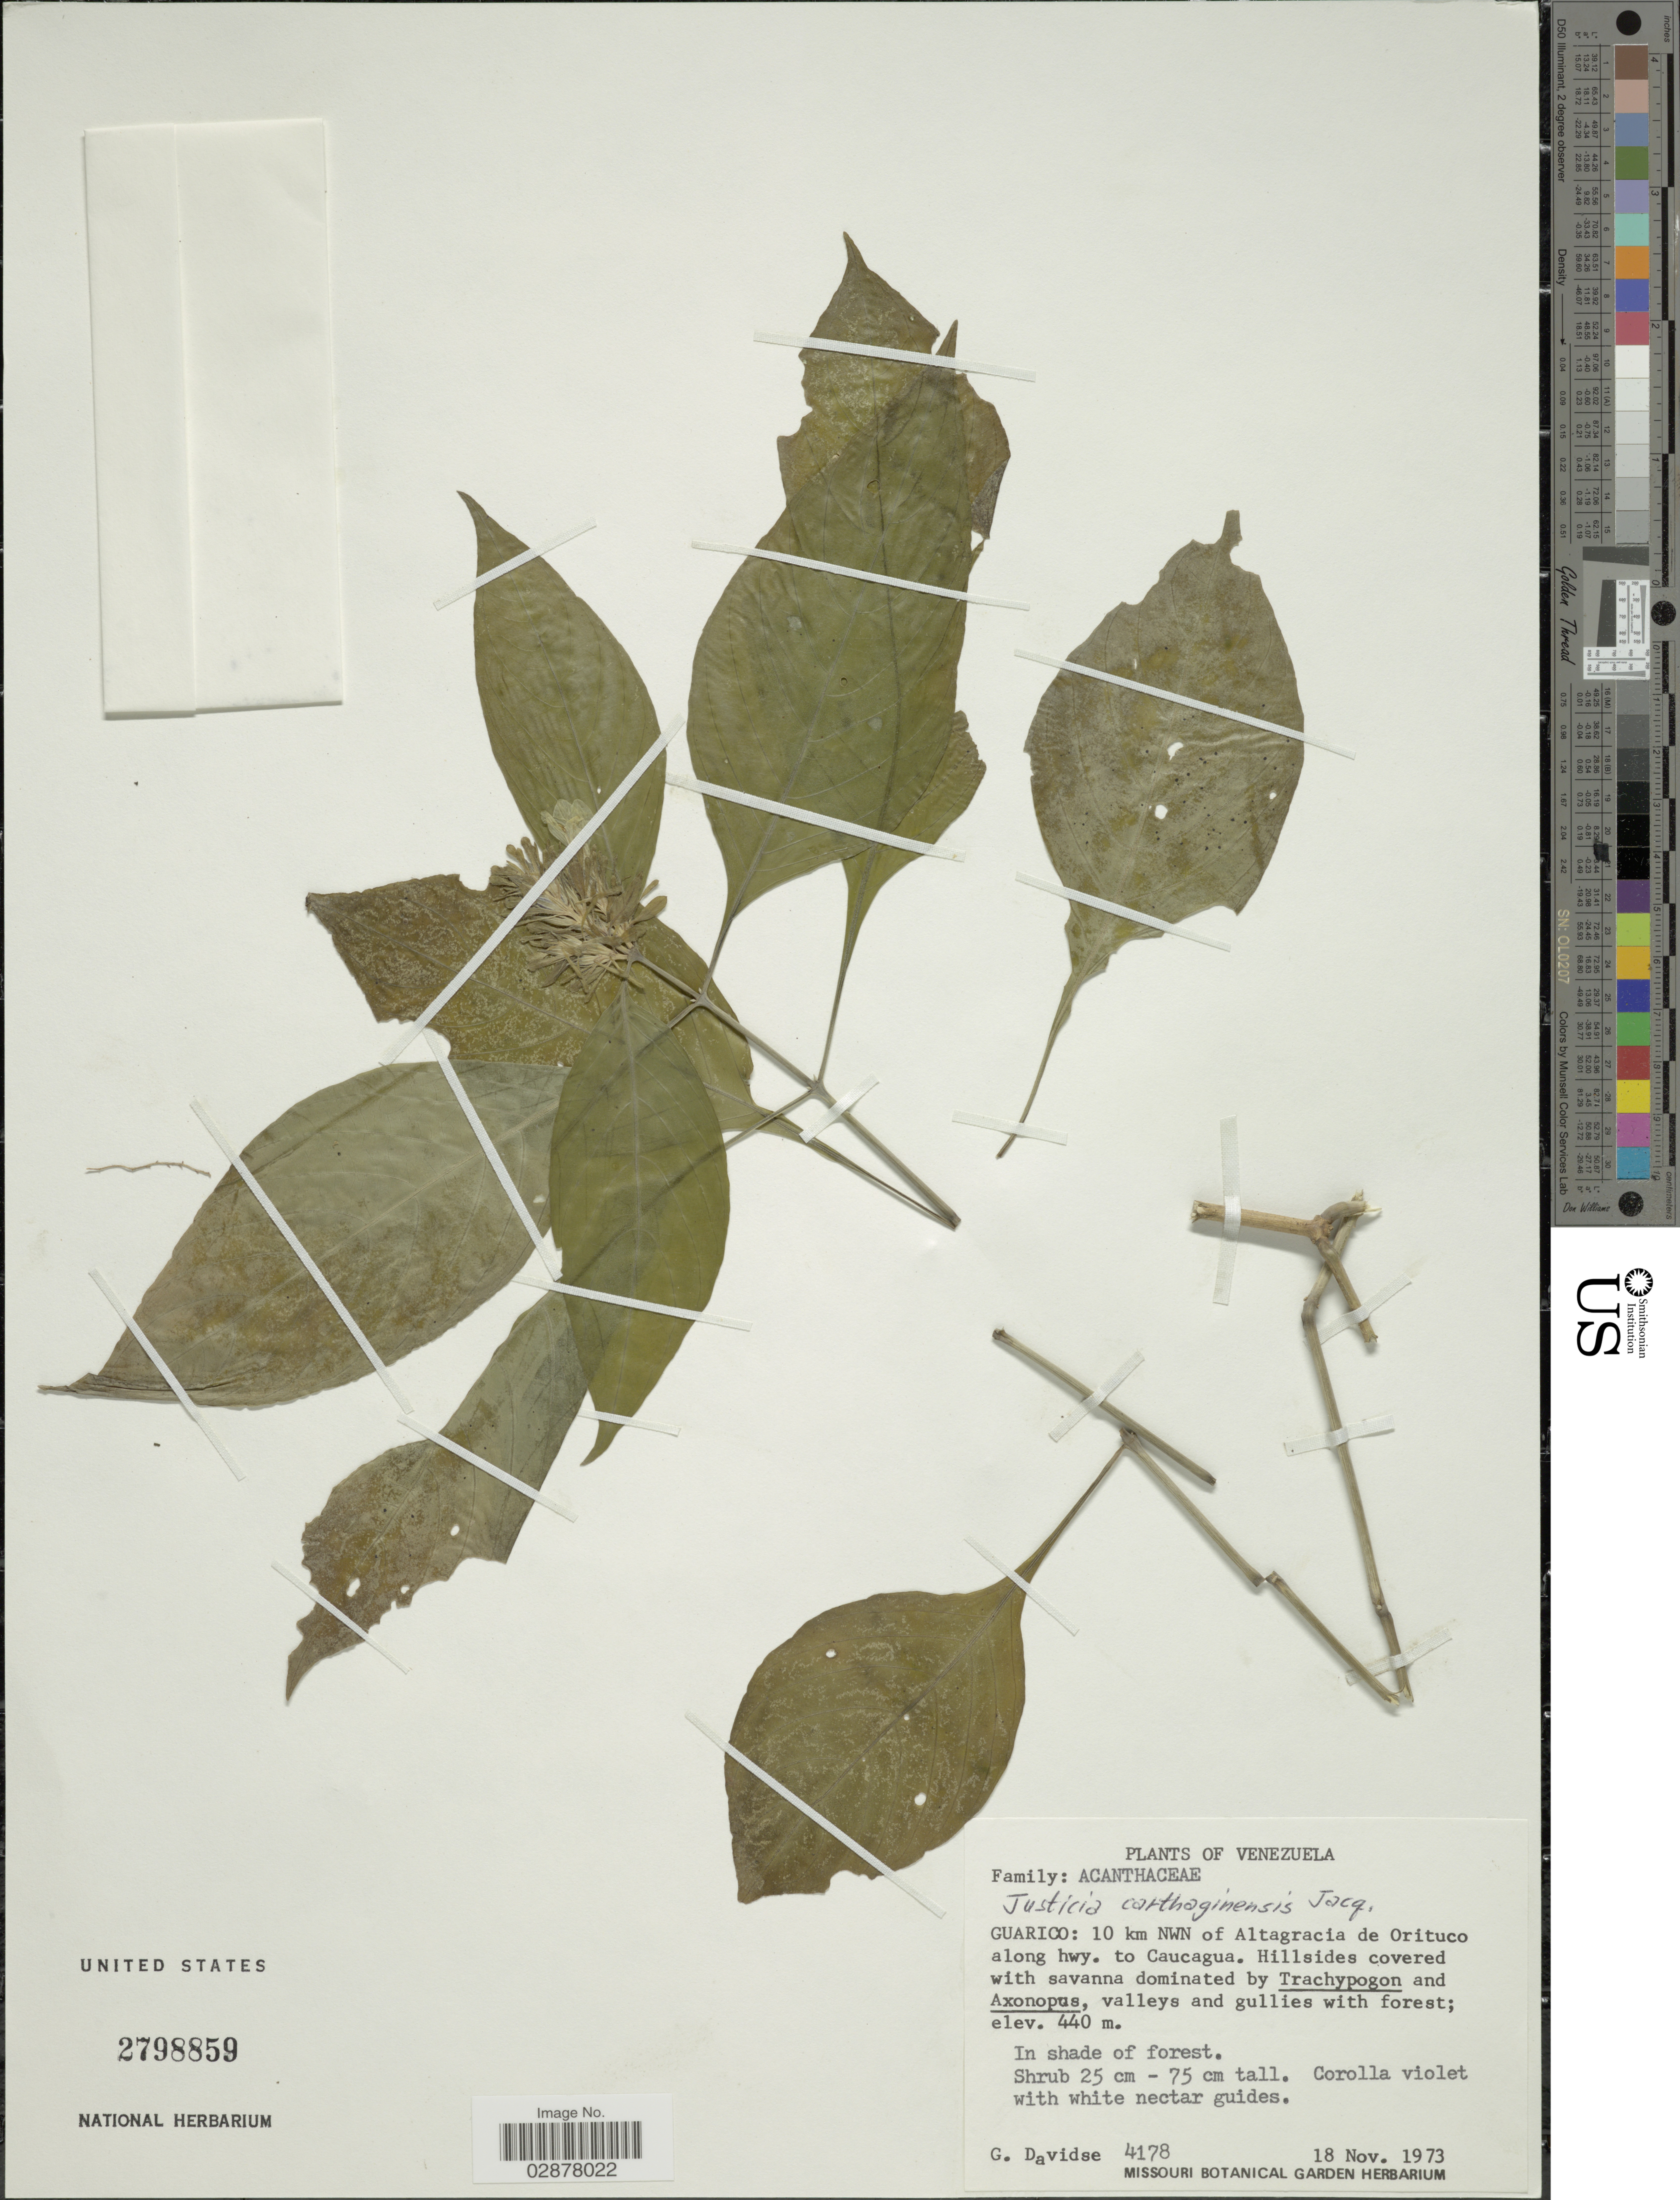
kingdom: Plantae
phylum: Tracheophyta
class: Magnoliopsida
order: Lamiales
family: Acanthaceae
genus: Justicia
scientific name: Justicia carthaginensis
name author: Jacq.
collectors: G. Davidse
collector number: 4178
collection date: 1973-11-18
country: Venezuela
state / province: Guárico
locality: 10 km NWN of Altagracia de Orituco along hwy. to Caucagua.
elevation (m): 440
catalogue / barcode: US 2798859